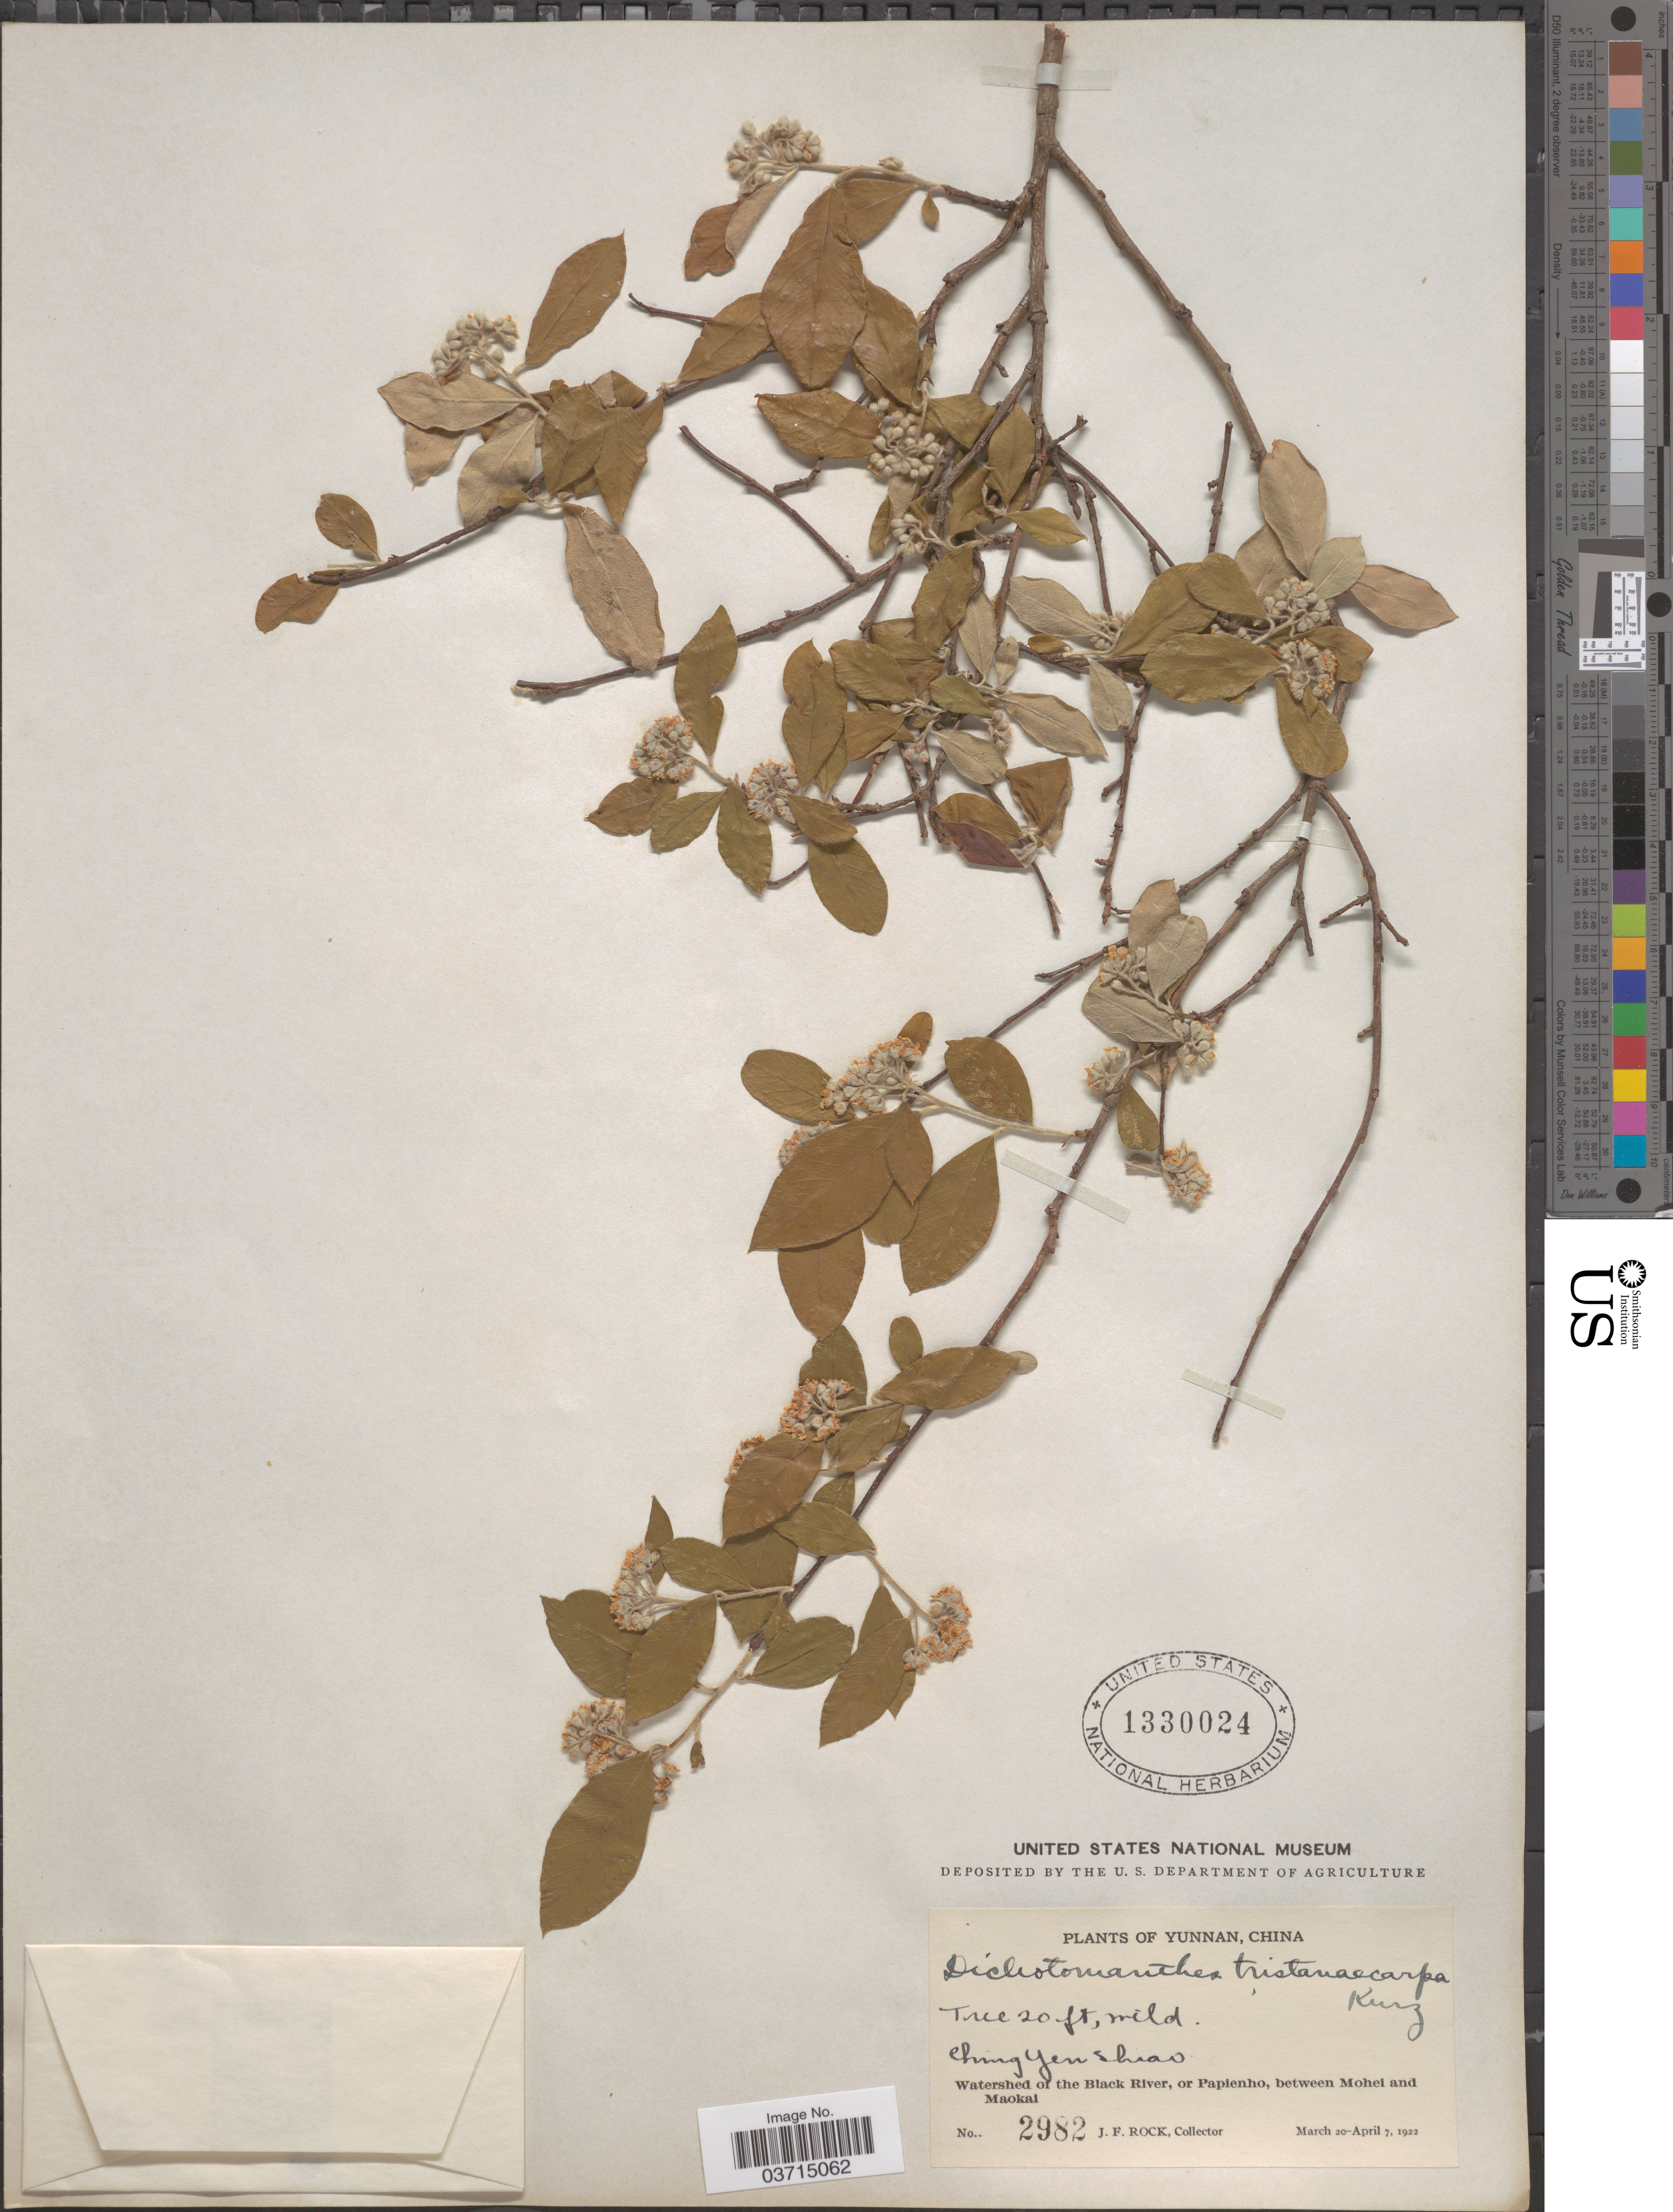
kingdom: Plantae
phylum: Tracheophyta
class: Magnoliopsida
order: Rosales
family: Rosaceae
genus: Dichotomanthes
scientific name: Dichotomanthes sp.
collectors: J. Rock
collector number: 2982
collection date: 1922-03-20/1922-04-07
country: China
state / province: Yunnan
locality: Ching Yen Shiao. Watershed of the Black River, or Papienho, between Mohei and Maokai.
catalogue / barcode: US 1330024